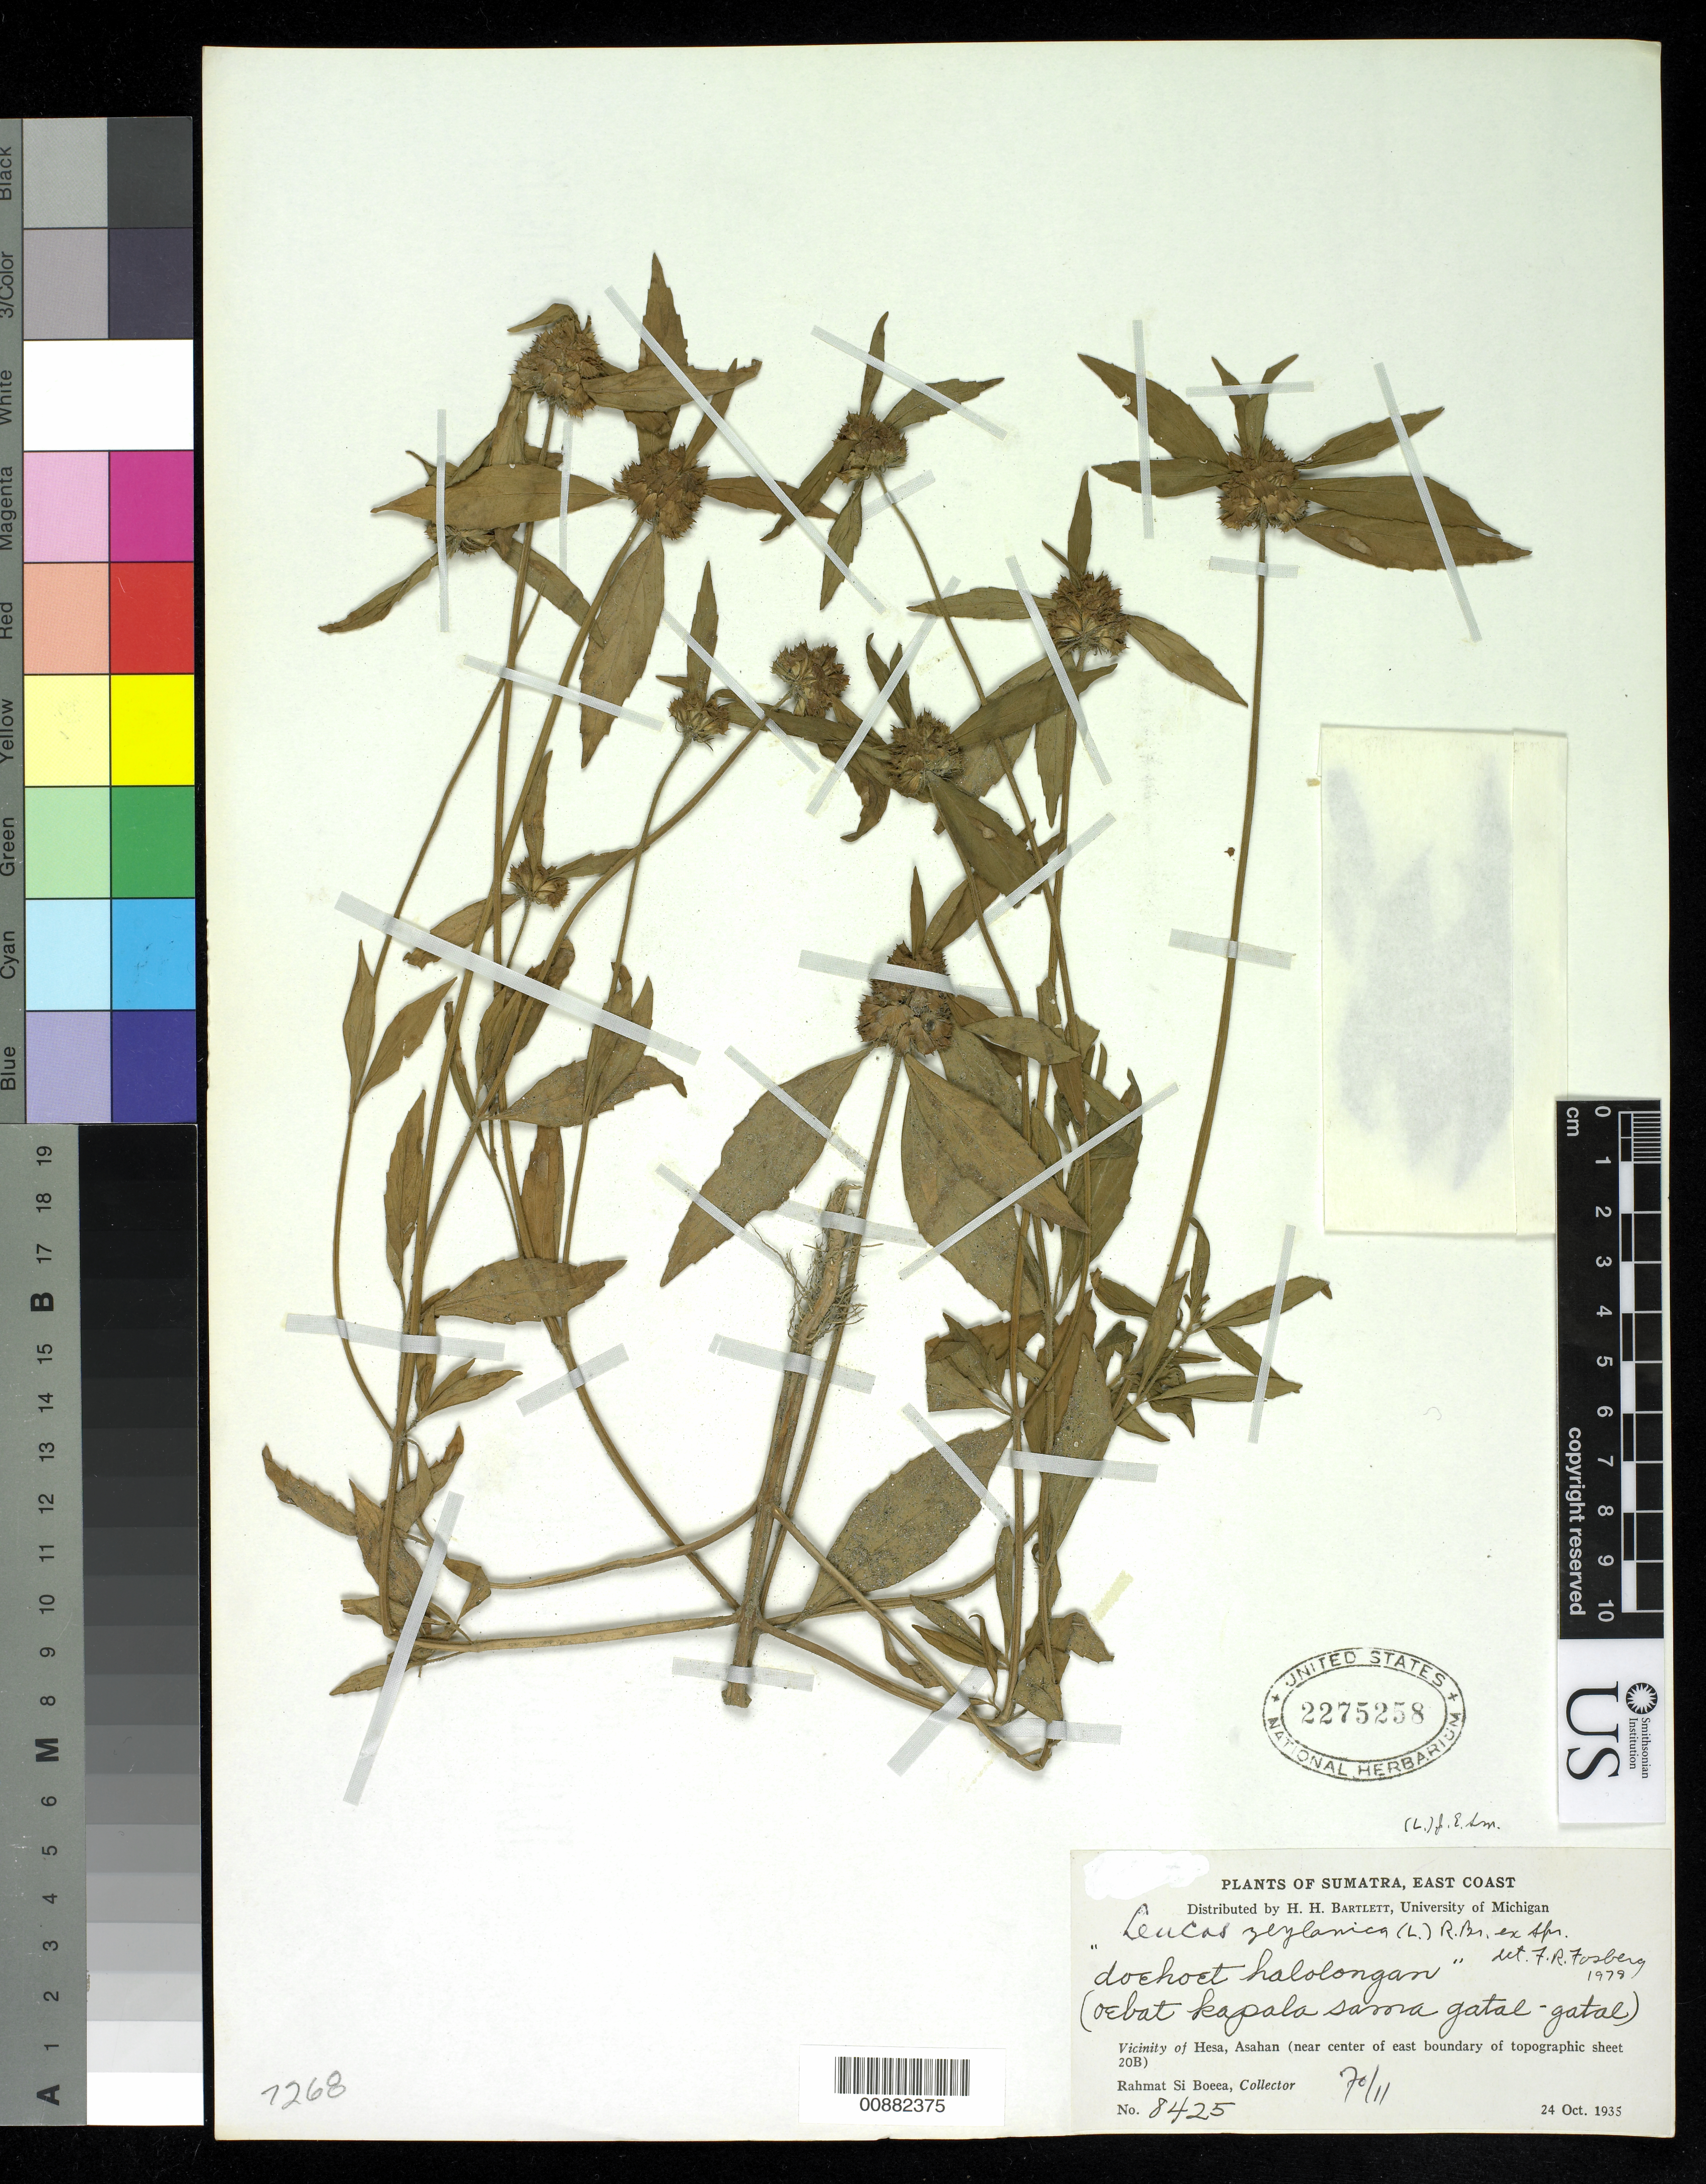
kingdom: Plantae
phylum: Tracheophyta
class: Magnoliopsida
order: Lamiales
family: Lamiaceae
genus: Leucas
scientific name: Leucas zeylanica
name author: (L.) W.T. Aiton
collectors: Rahmat Si Boeea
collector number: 8425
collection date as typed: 24 Oct 1935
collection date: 1935-10-24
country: Indonesia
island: Sumatra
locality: Vicinity of Hesa, Asahan (near center of E boundary of topographic sheet 20B)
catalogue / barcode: US 2275258